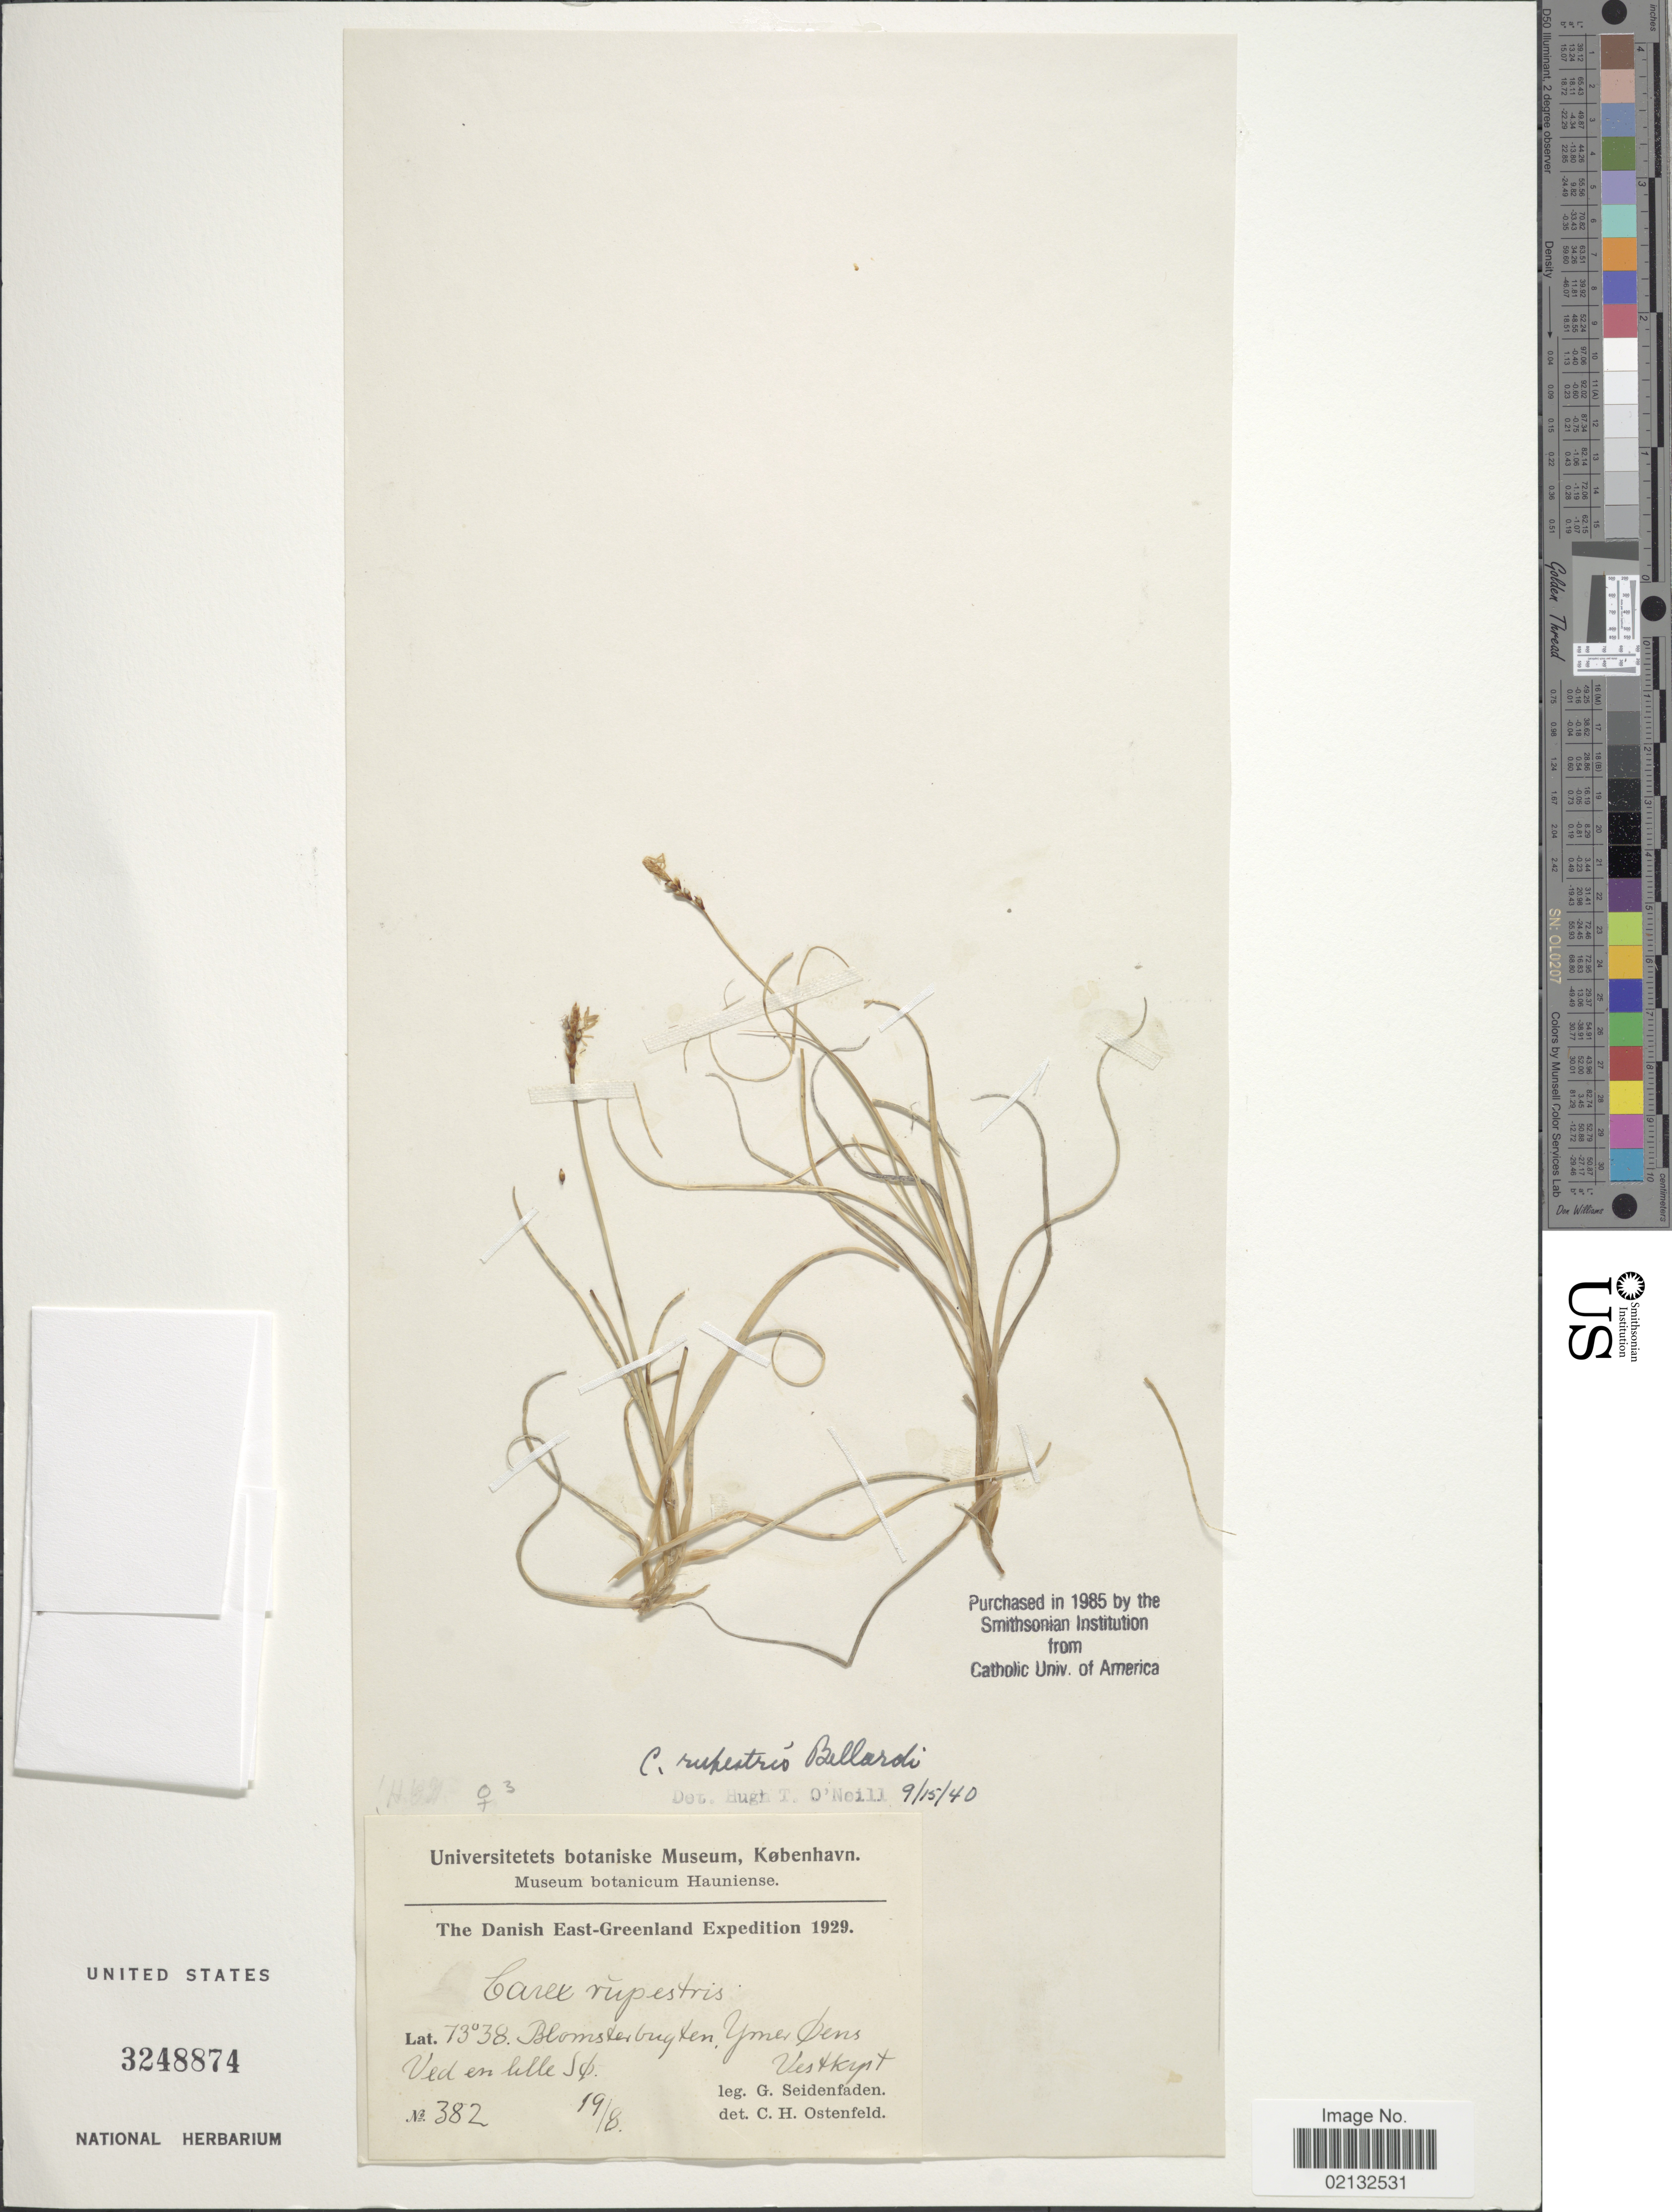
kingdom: Plantae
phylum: Tracheophyta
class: Liliopsida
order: Poales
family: Cyperaceae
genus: Carex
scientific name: Carex rupestris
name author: All.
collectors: G. Seidenfaden & C. Ostenfeld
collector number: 382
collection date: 1929-08-19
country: Greenland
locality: Danish East- Greenland. Blomsterbugten. Ymer Øens Ved en lille So. Vestkipt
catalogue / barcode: US 3248874